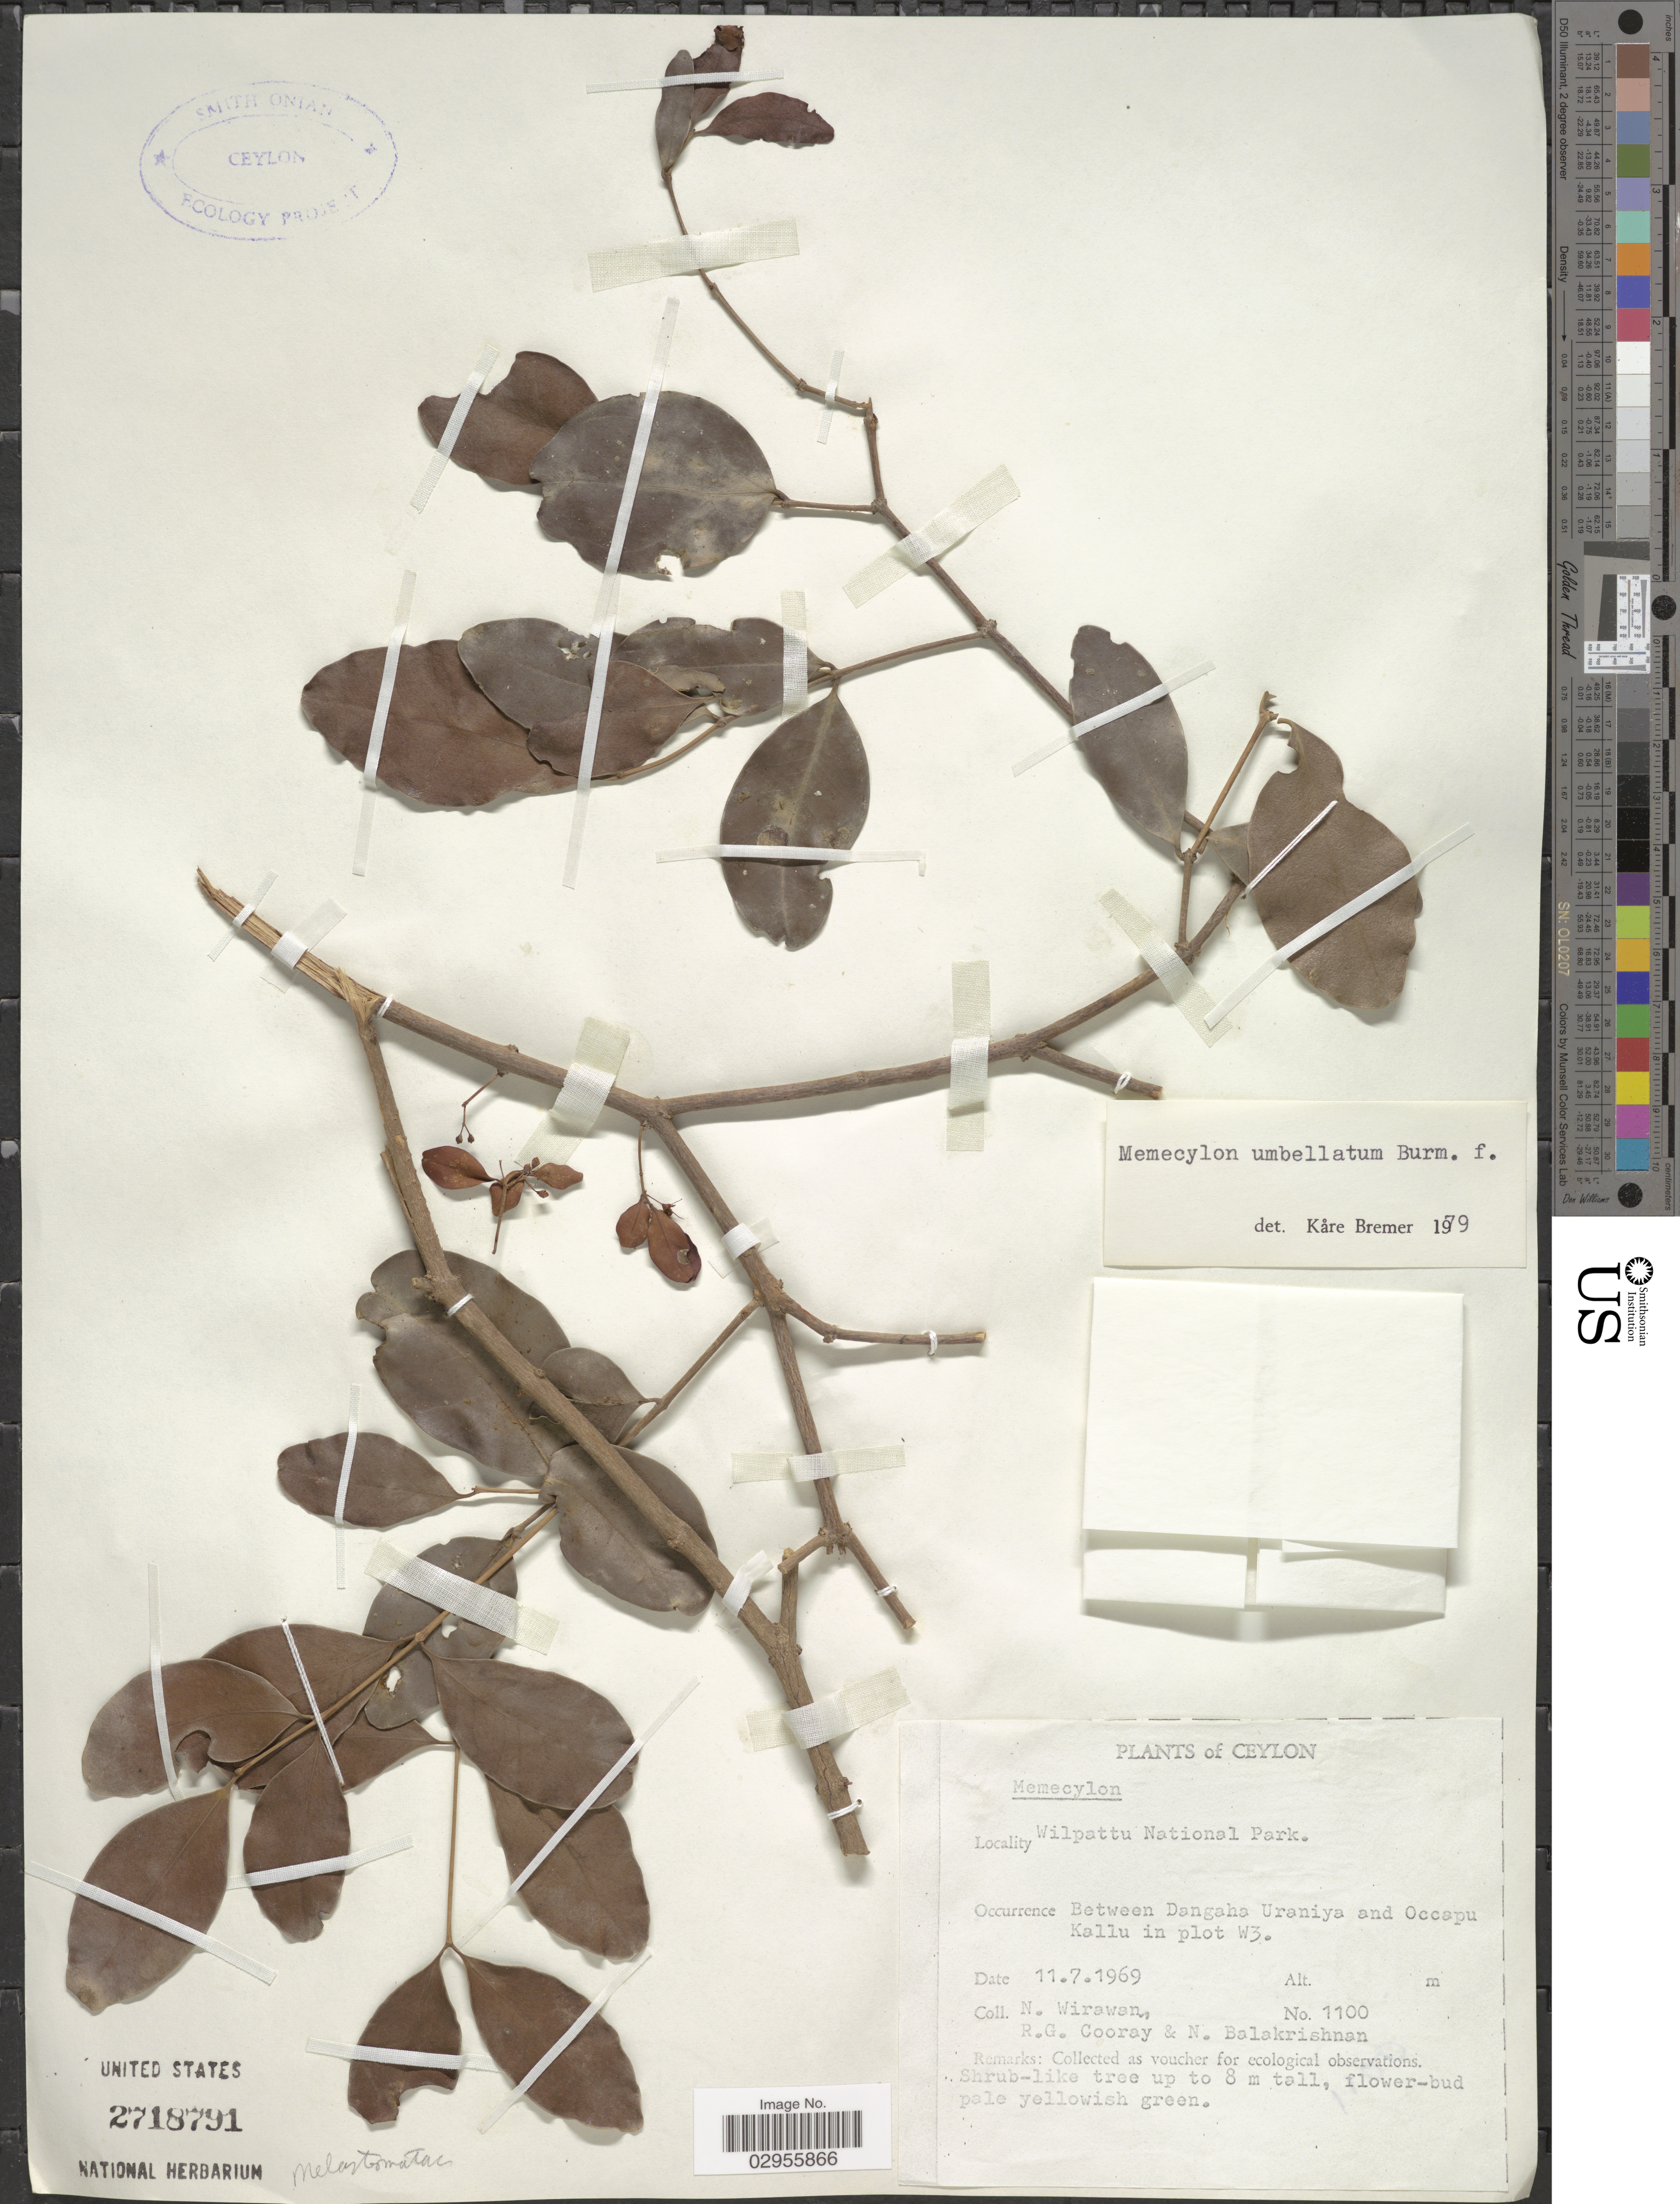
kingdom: Plantae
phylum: Tracheophyta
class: Magnoliopsida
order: Myrtales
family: Melastomataceae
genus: Memecylon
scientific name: Memecylon umbellatum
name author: Burm. f.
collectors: N. Wirawan, R. Cooray & N. Balakrishnan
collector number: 1100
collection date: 1969-07-11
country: Sri Lanka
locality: Ceylon. Between Dangaha Uraniya and Occapu Kallu in plot W3.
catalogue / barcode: US 2718791